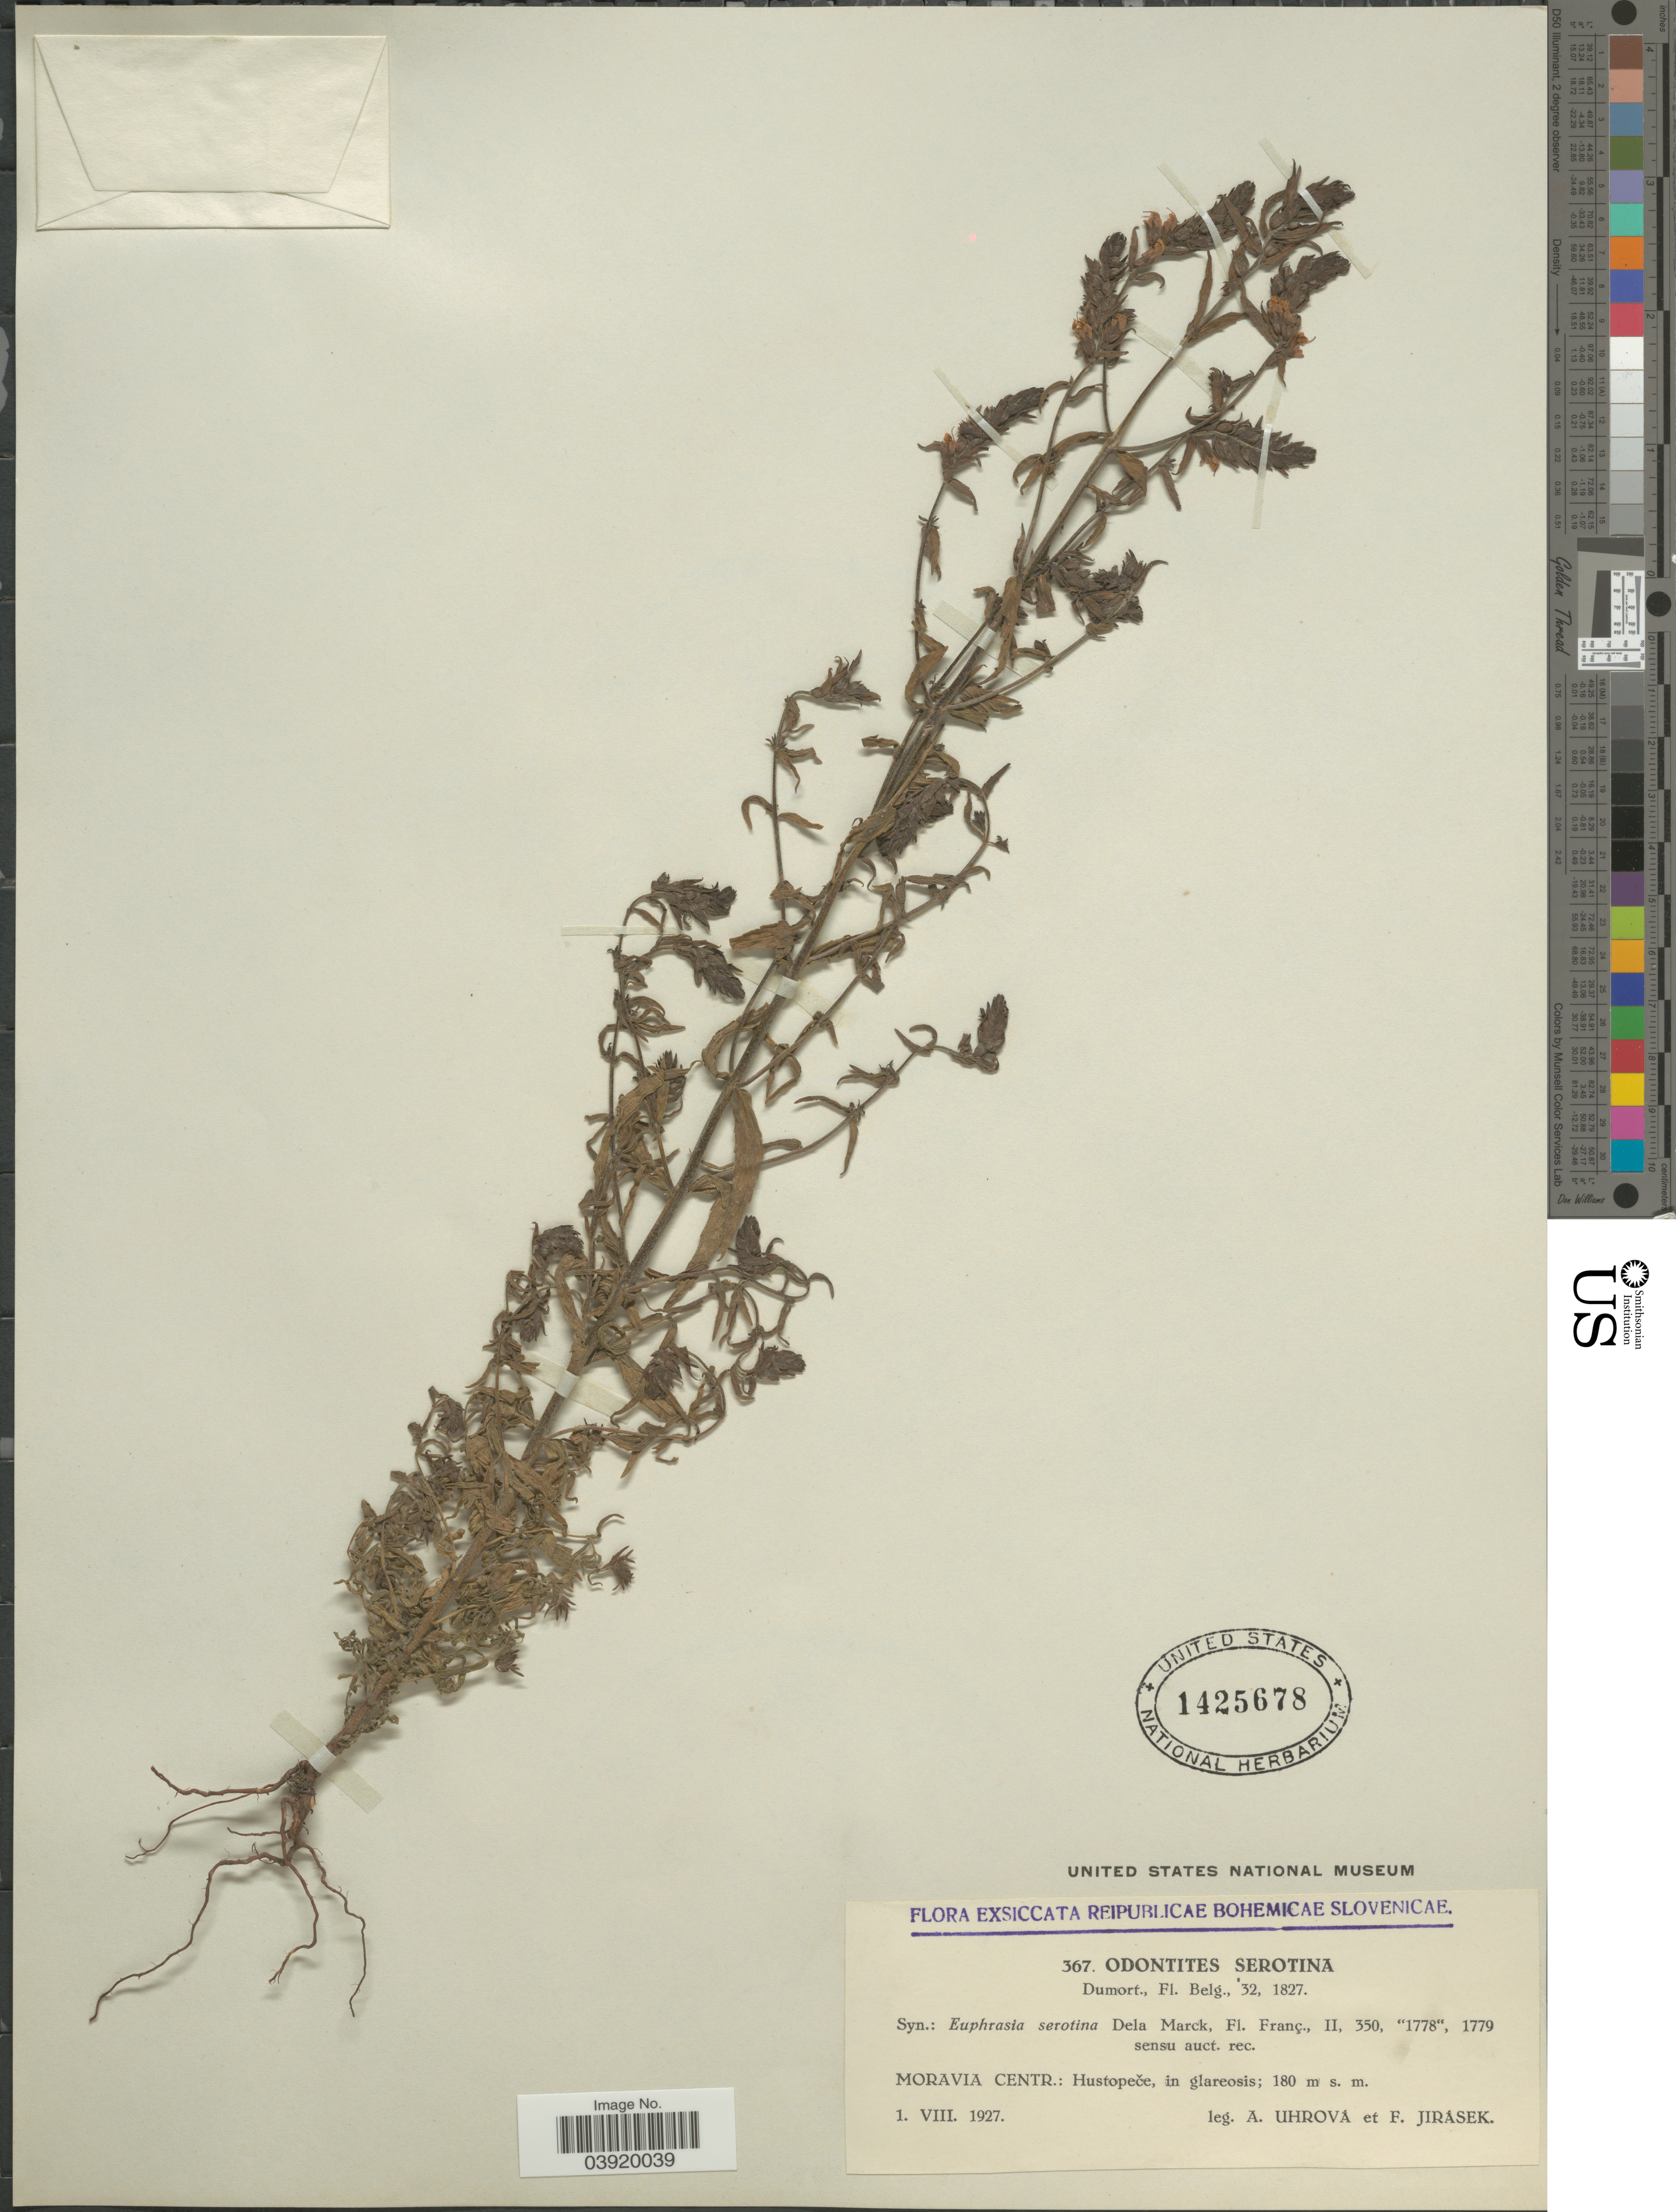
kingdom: Plantae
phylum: Tracheophyta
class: Magnoliopsida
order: Lamiales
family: Orobanchaceae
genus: Odontites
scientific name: Odontites vulgaris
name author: Moench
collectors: Uhrova & F. Jirasek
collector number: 367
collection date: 1927-08-01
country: Czechia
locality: Reipublicae Bohemicae Slovenicae. Moravia Centr.: Hustopeče, in glareosis.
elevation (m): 180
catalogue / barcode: US 1425678